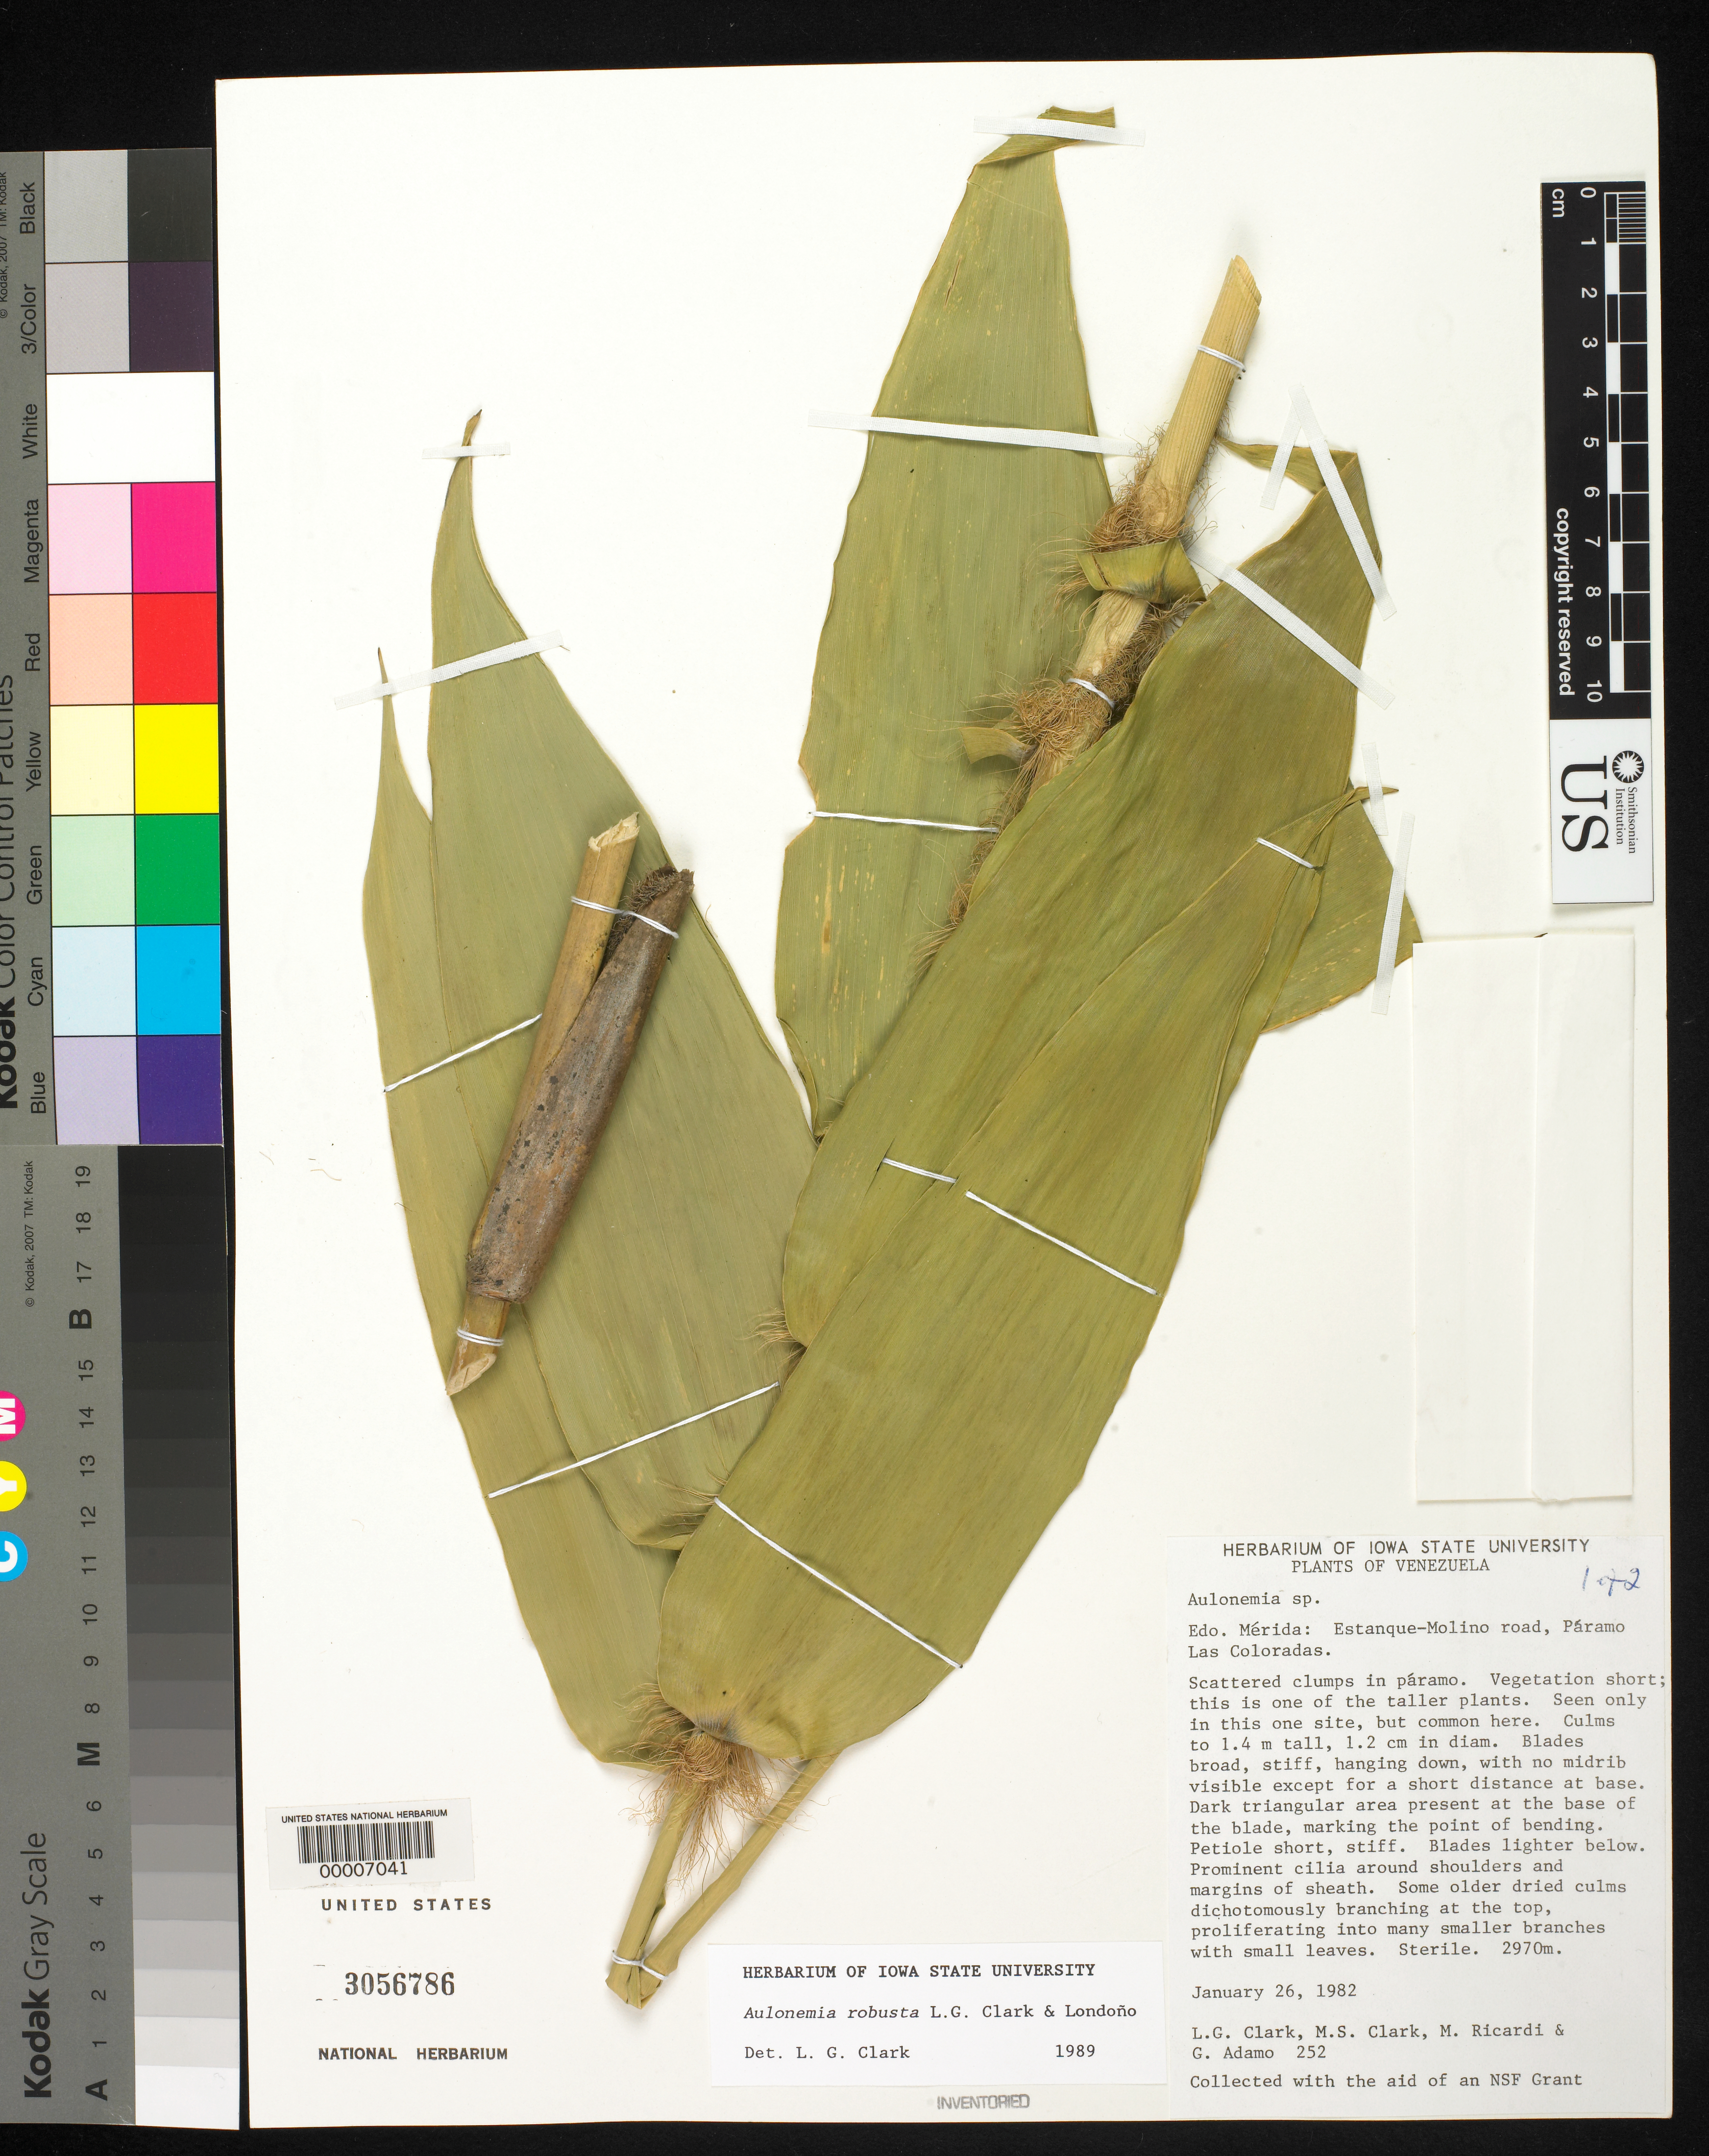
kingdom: Plantae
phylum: Tracheophyta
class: Liliopsida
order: Poales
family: Poaceae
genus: Aulonemia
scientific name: Aulonemia robusta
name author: L.G. Clark & Londoño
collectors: L. G. Clark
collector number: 252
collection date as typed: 26 Jan 1982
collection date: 1982-01-26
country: Venezuela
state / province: Mérida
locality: Estanque-molino road, paramo las coloradas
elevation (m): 2970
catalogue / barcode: US 3056786